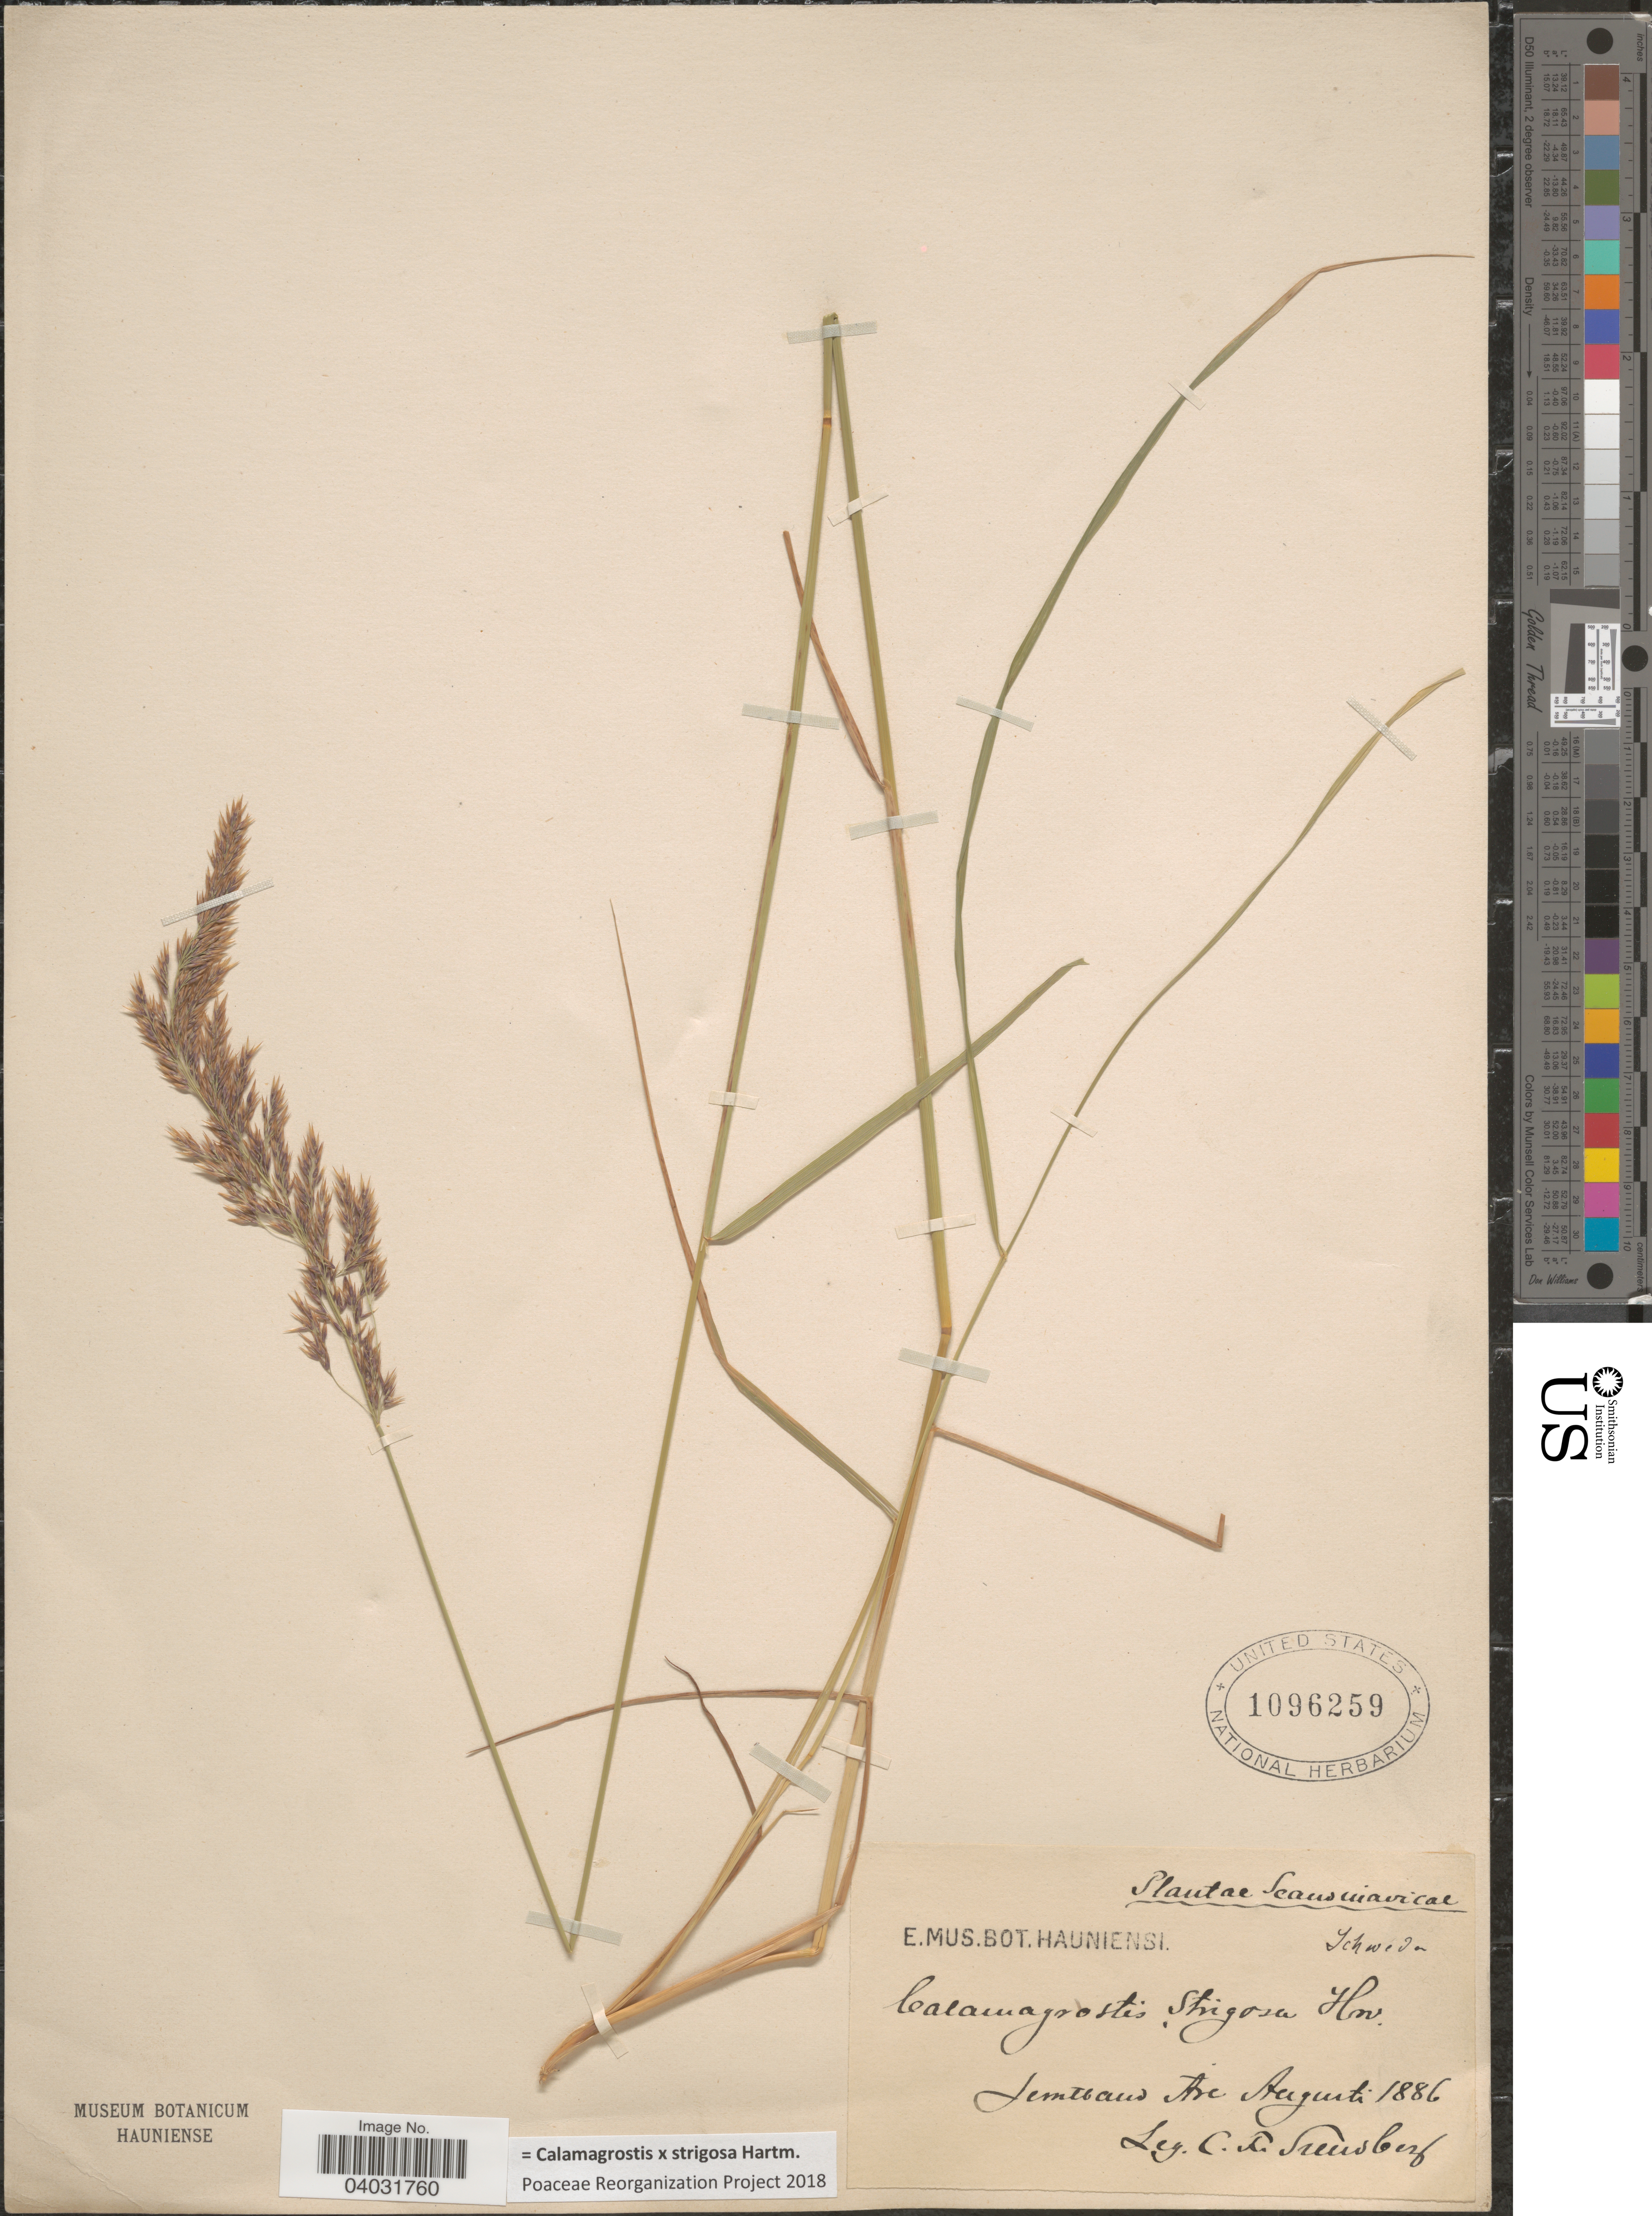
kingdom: Plantae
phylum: Tracheophyta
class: Liliopsida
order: Poales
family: Poaceae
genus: Calamagrostis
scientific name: Calamagrostis x strigosa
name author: Hartm.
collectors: C. F. Sundberg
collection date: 1886-08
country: Sweden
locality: Scandinavicae. Jemtland Are.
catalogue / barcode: US 1096259